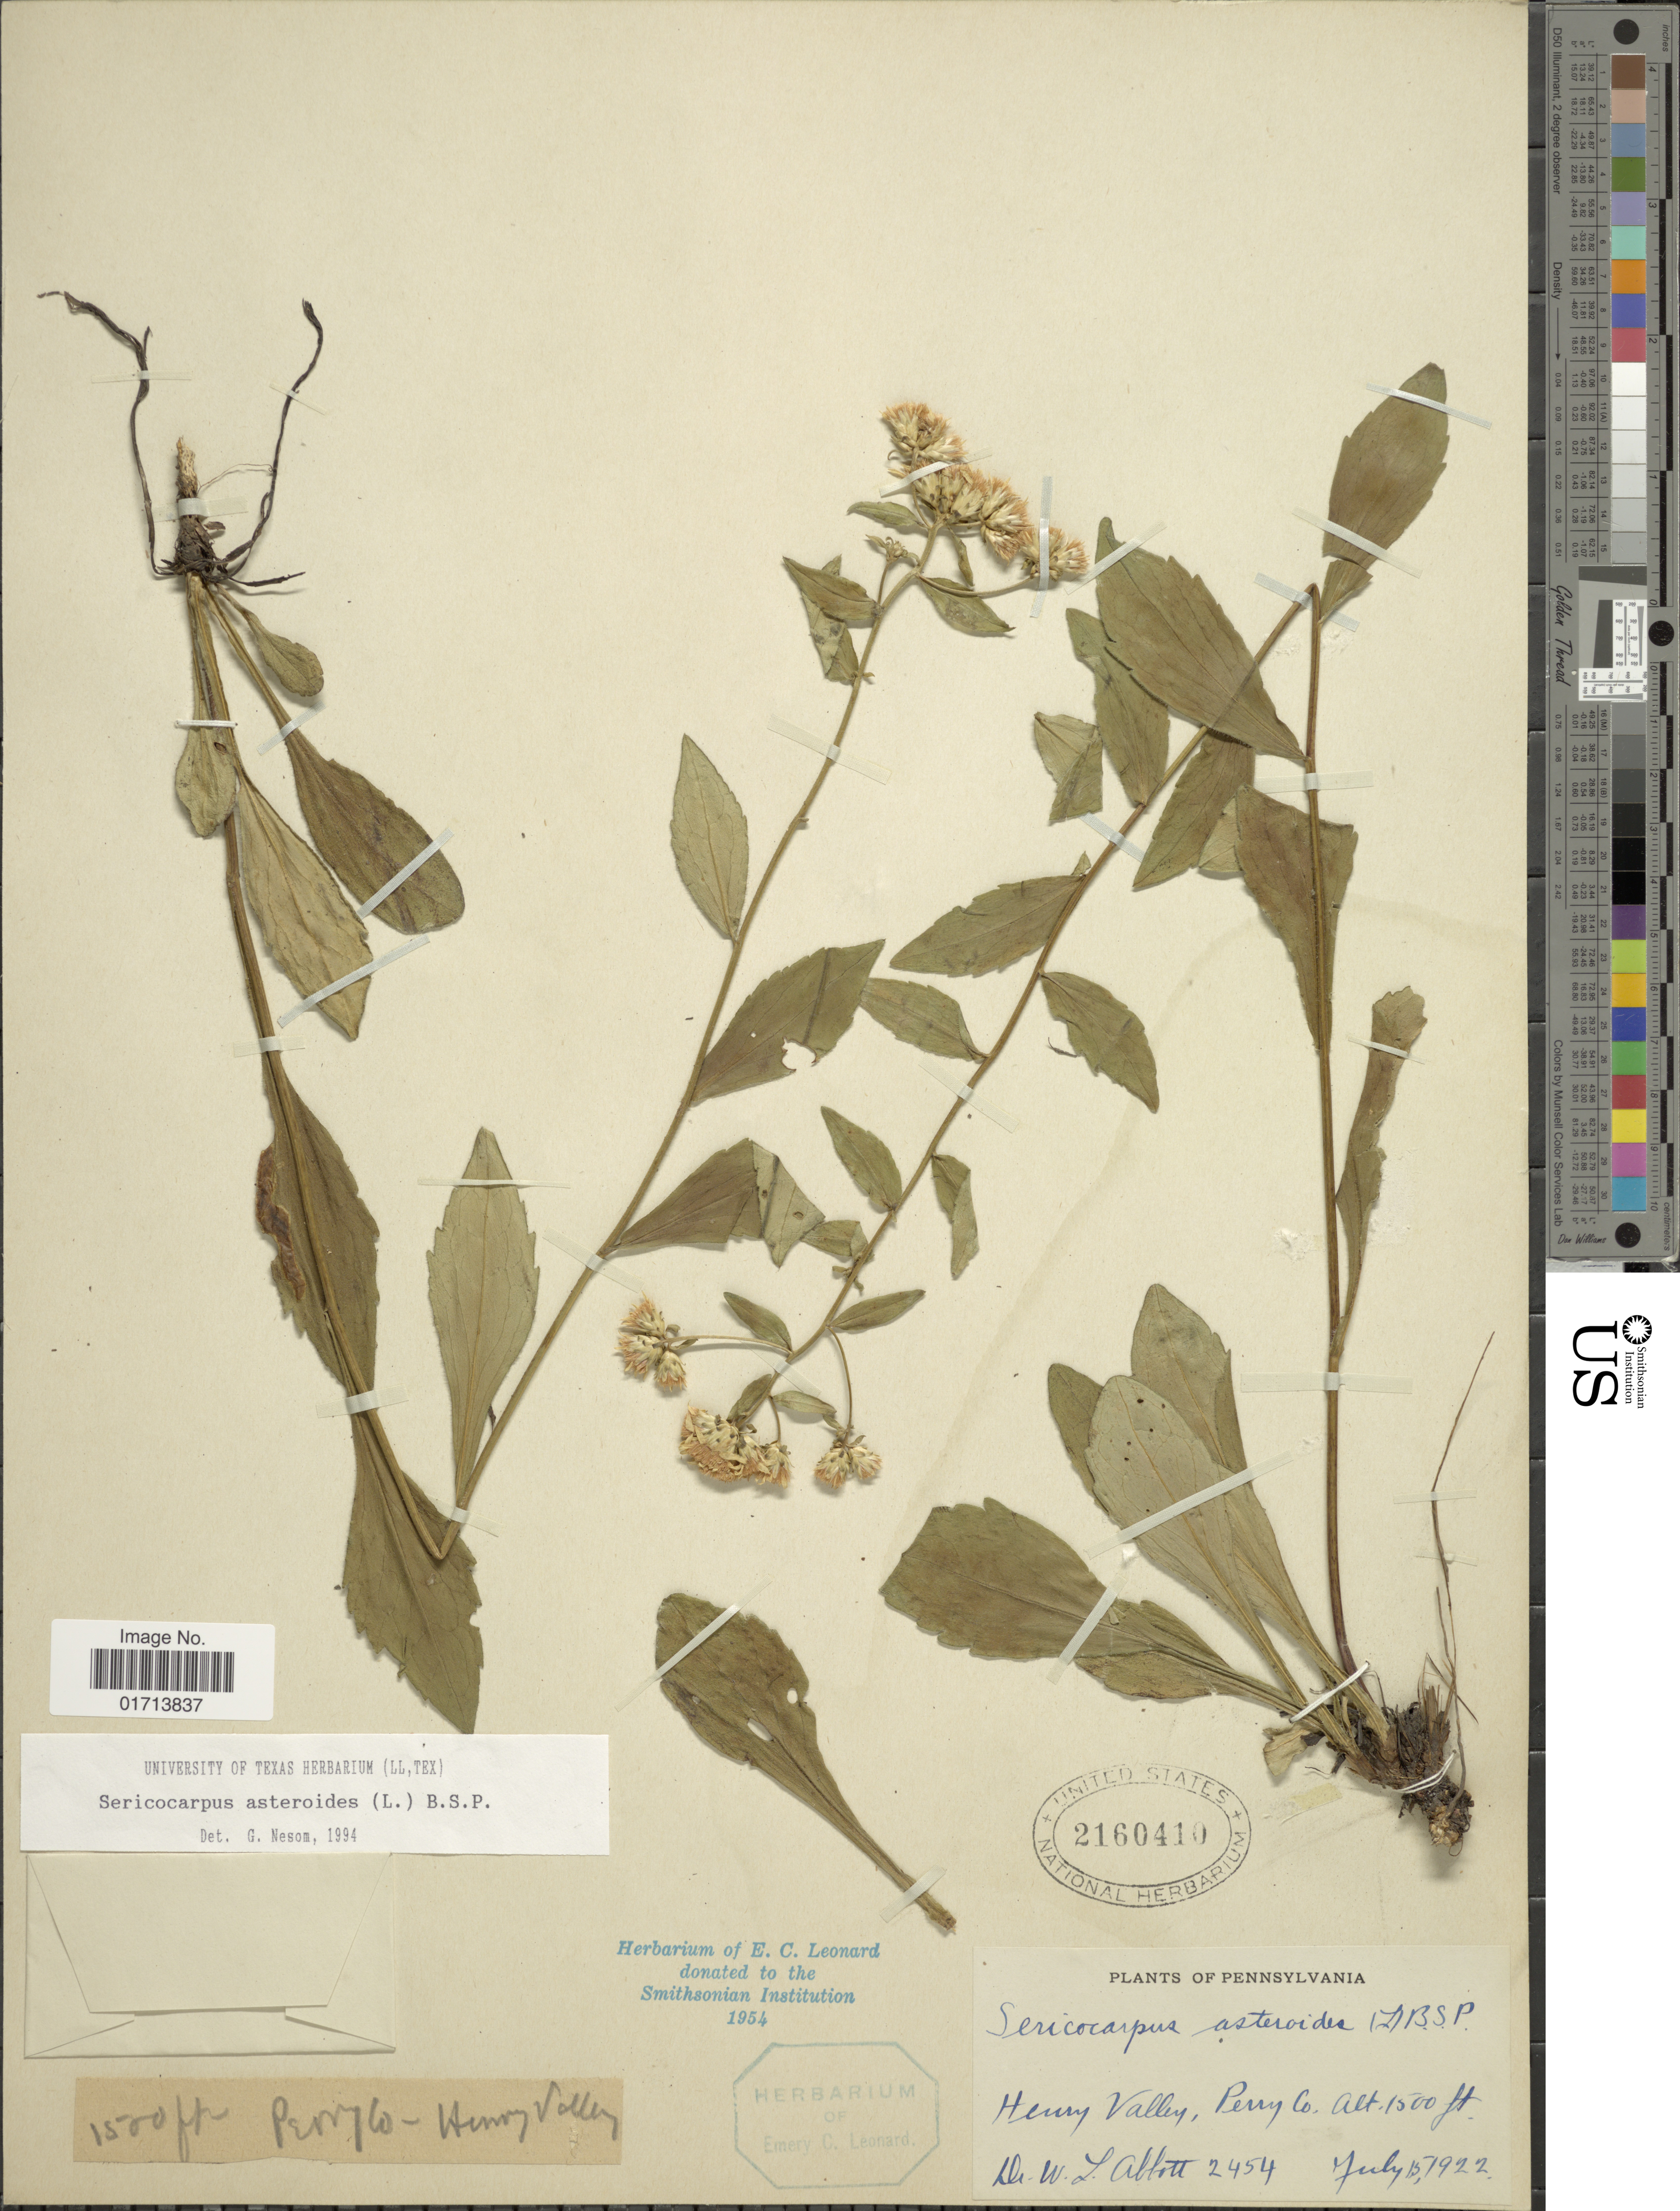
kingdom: Plantae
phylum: Tracheophyta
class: Magnoliopsida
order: Asterales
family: Asteraceae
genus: Sericocarpus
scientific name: Sericocarpus asteroides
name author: (L.) Britton, Stearns & Poggenb.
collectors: W. L. Abbott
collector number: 2454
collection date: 1922-07-15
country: United States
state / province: Pennsylvania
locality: Henry Valley, Perry Co.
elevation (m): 457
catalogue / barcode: US 2160410